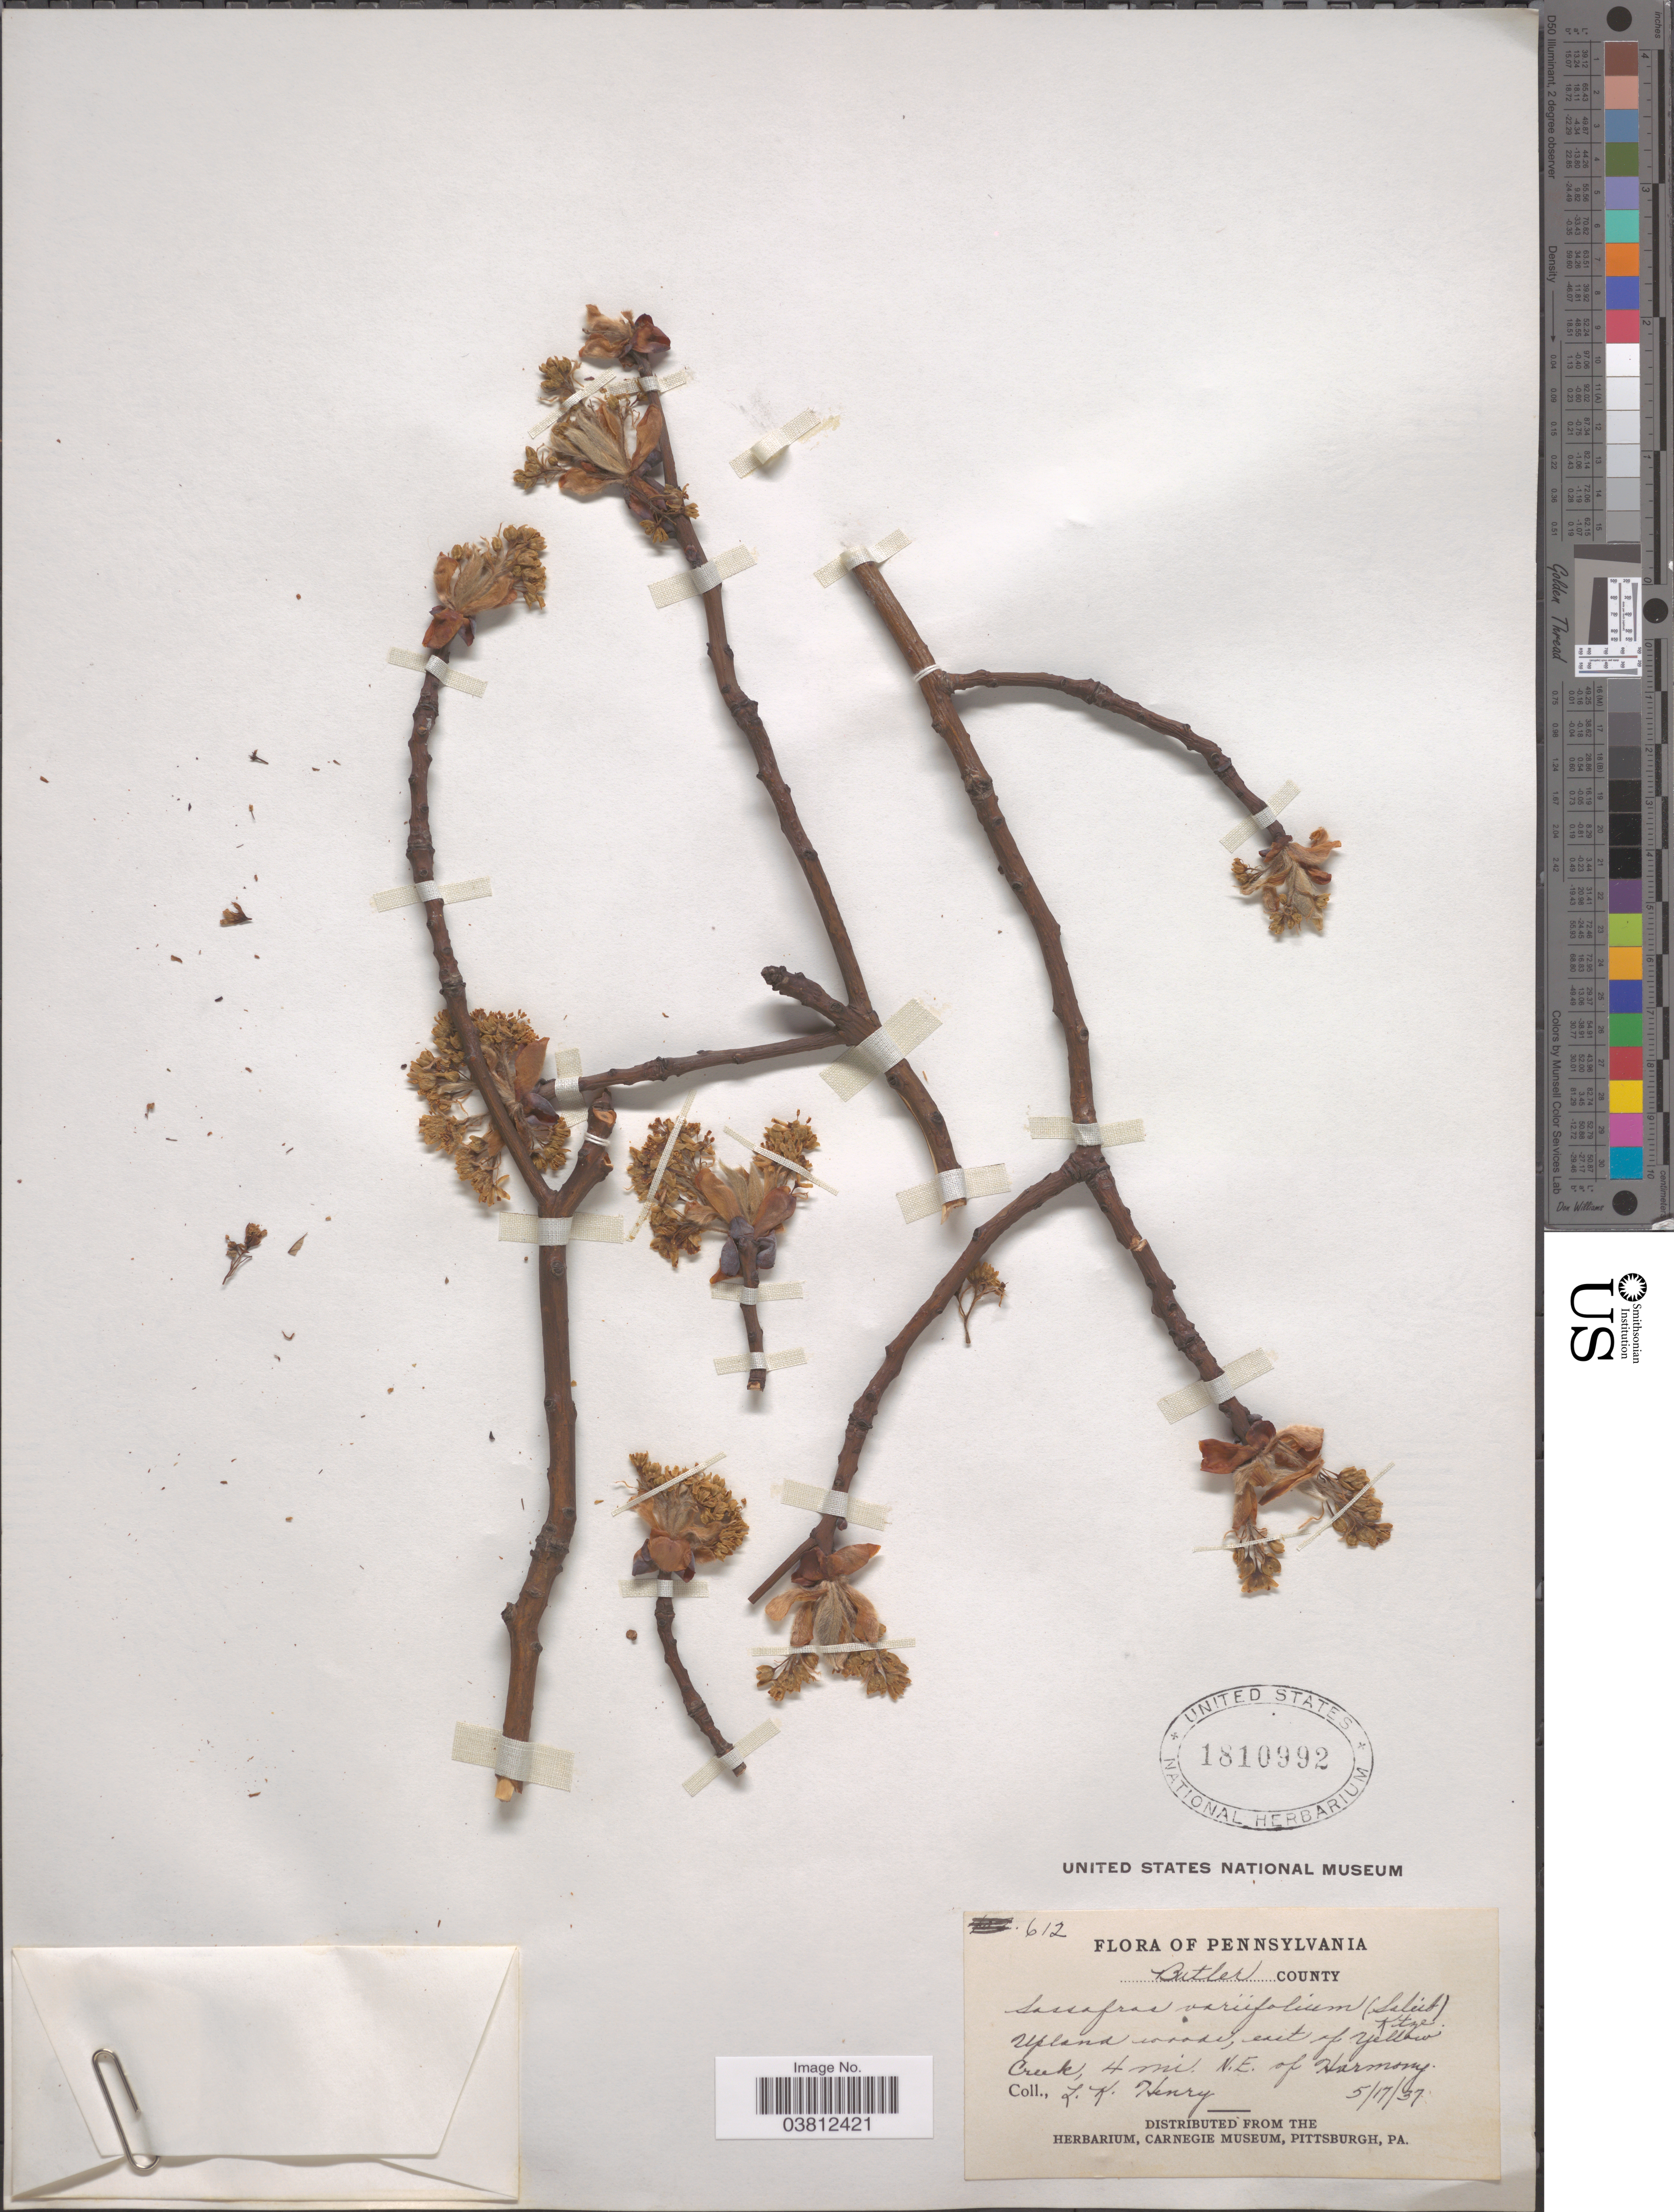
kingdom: Plantae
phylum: Tracheophyta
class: Magnoliopsida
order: Laurales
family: Lauraceae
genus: Sassafras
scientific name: Sassafras albidum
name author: (Nutt.) Nees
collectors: L. K. Henry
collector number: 612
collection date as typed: Transcribed d/m/y: 17/5/37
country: United States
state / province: Pennsylvania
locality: Butler County. East of Yellow Creek, 4 mi. N.E. of Harmony.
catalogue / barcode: US 1810992